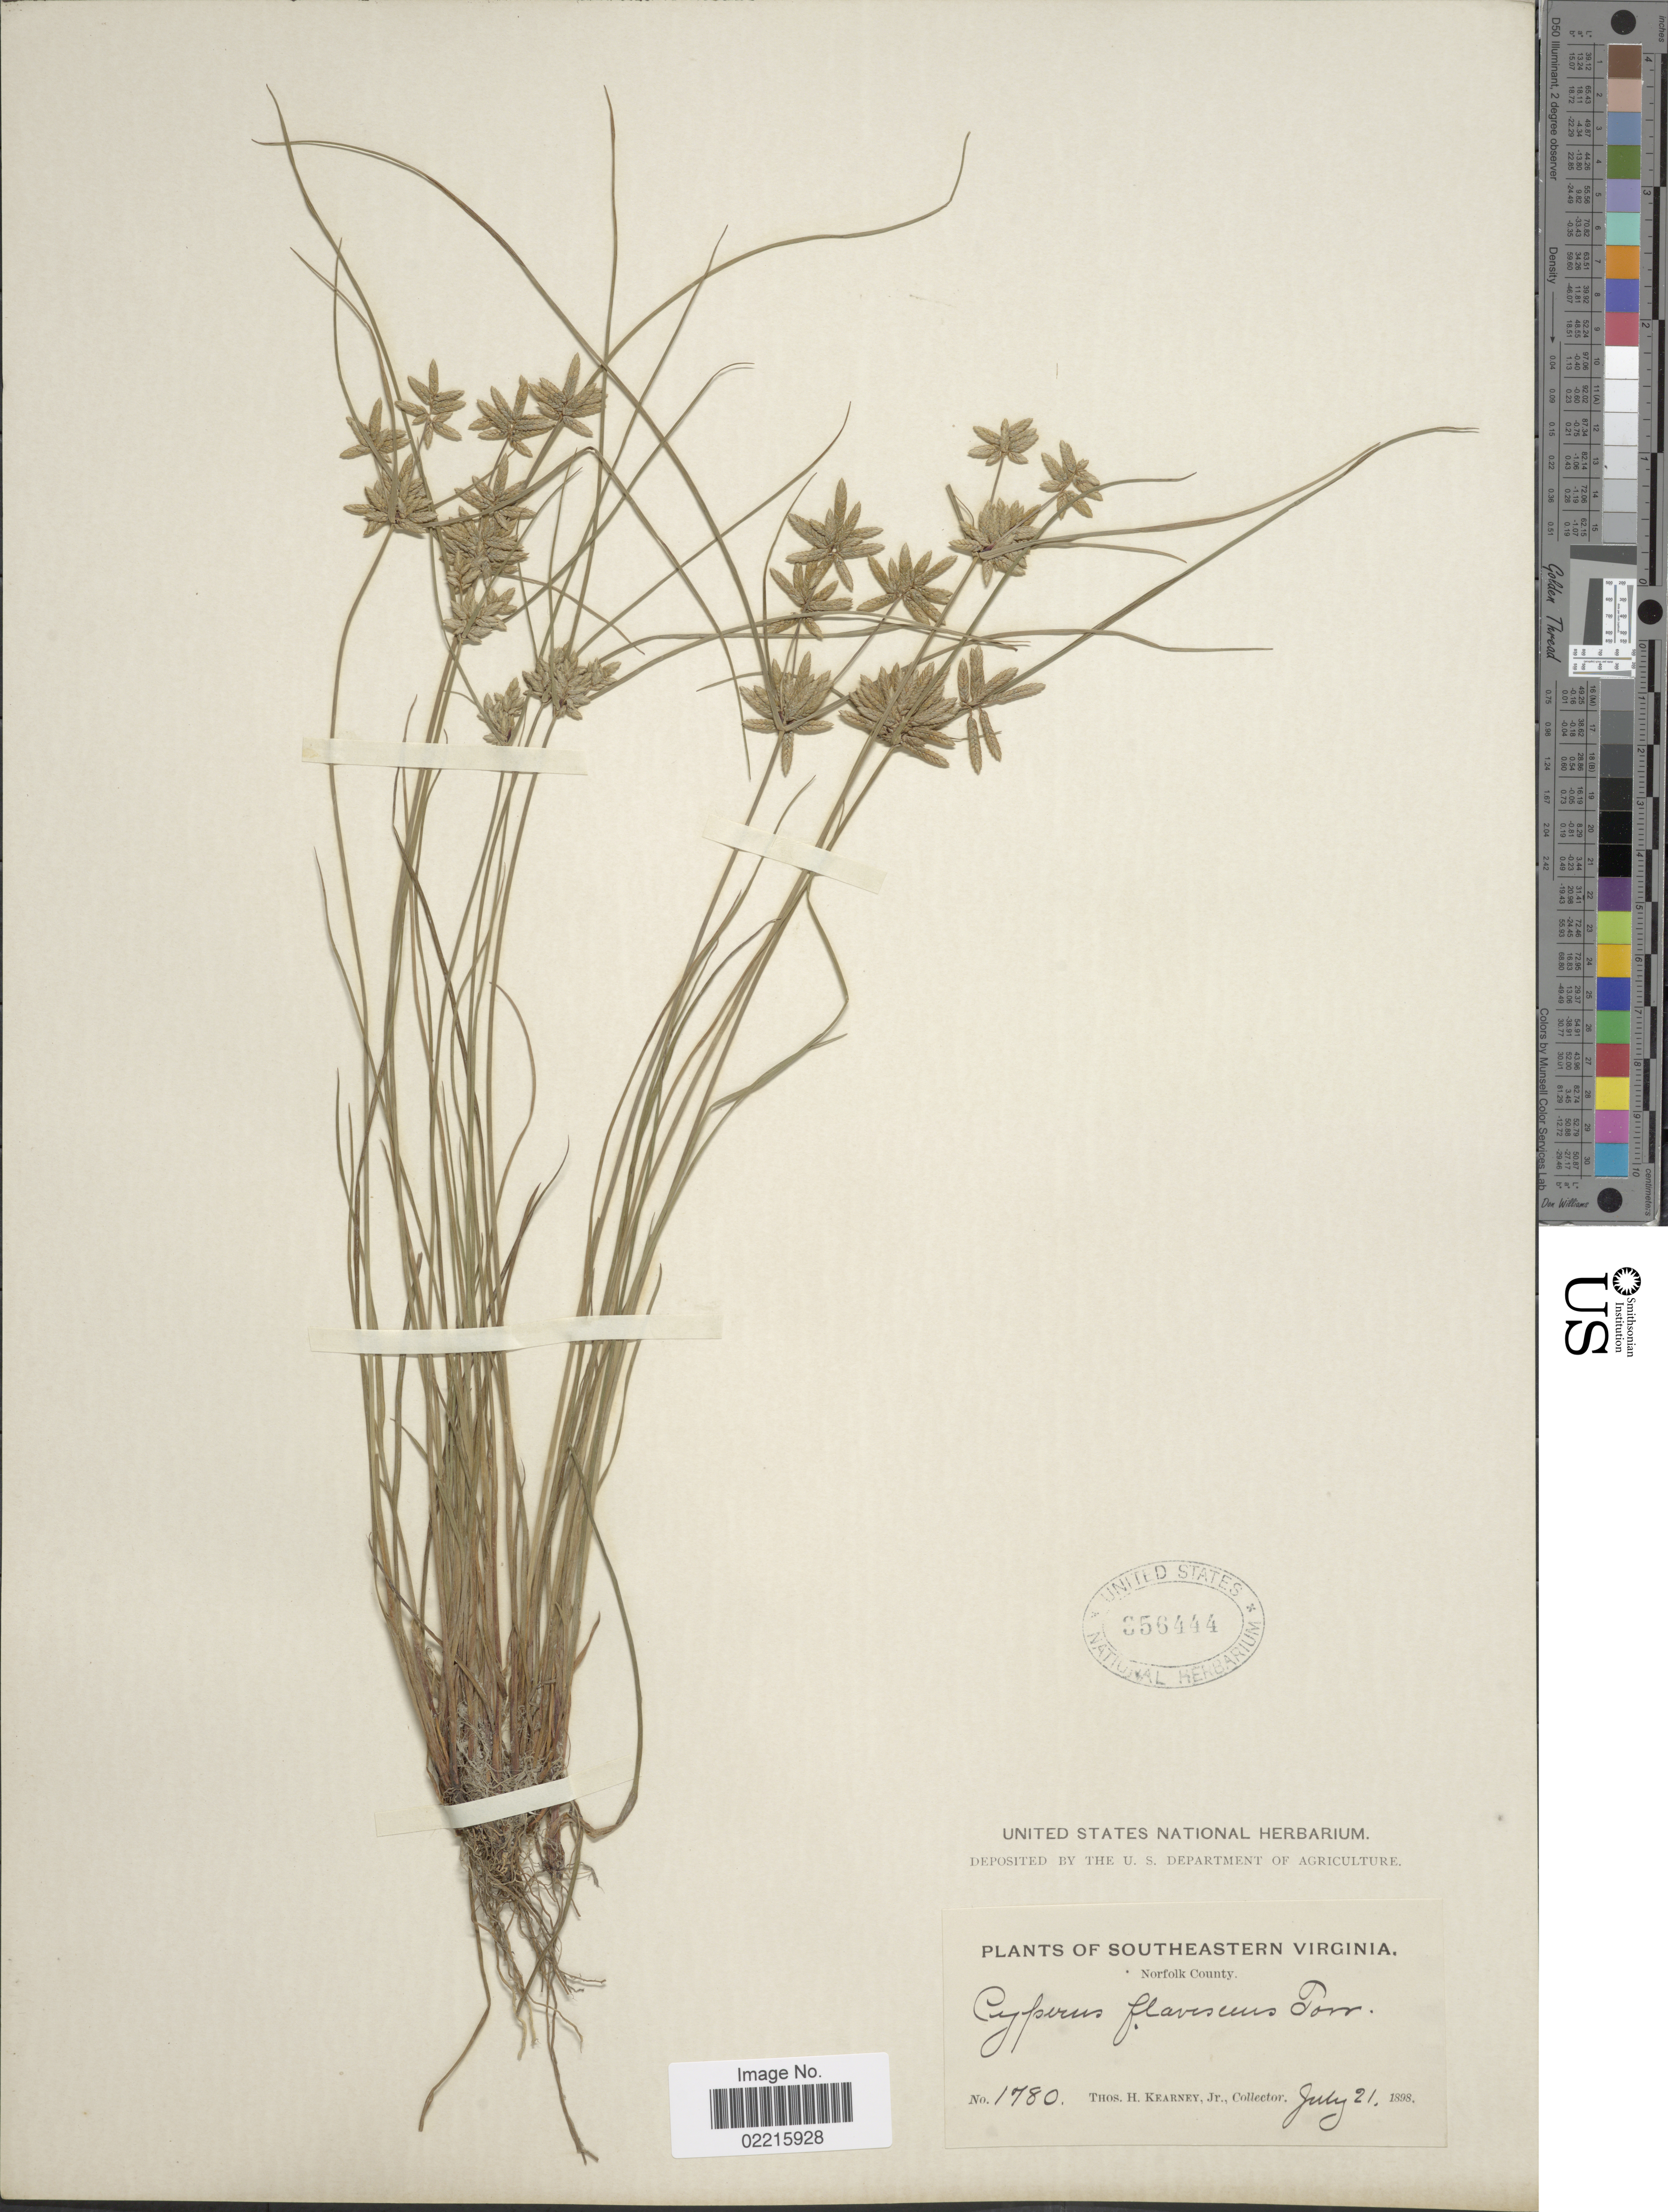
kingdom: Plantae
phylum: Tracheophyta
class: Liliopsida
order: Poales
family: Cyperaceae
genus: Cyperus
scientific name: Cyperus flavescens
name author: L.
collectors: T. H. Kearney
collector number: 1780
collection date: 1898-07-21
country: United States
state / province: Virginia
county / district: City of Norfolk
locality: Southeastern Virginia. Norfolk County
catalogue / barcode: US 356444